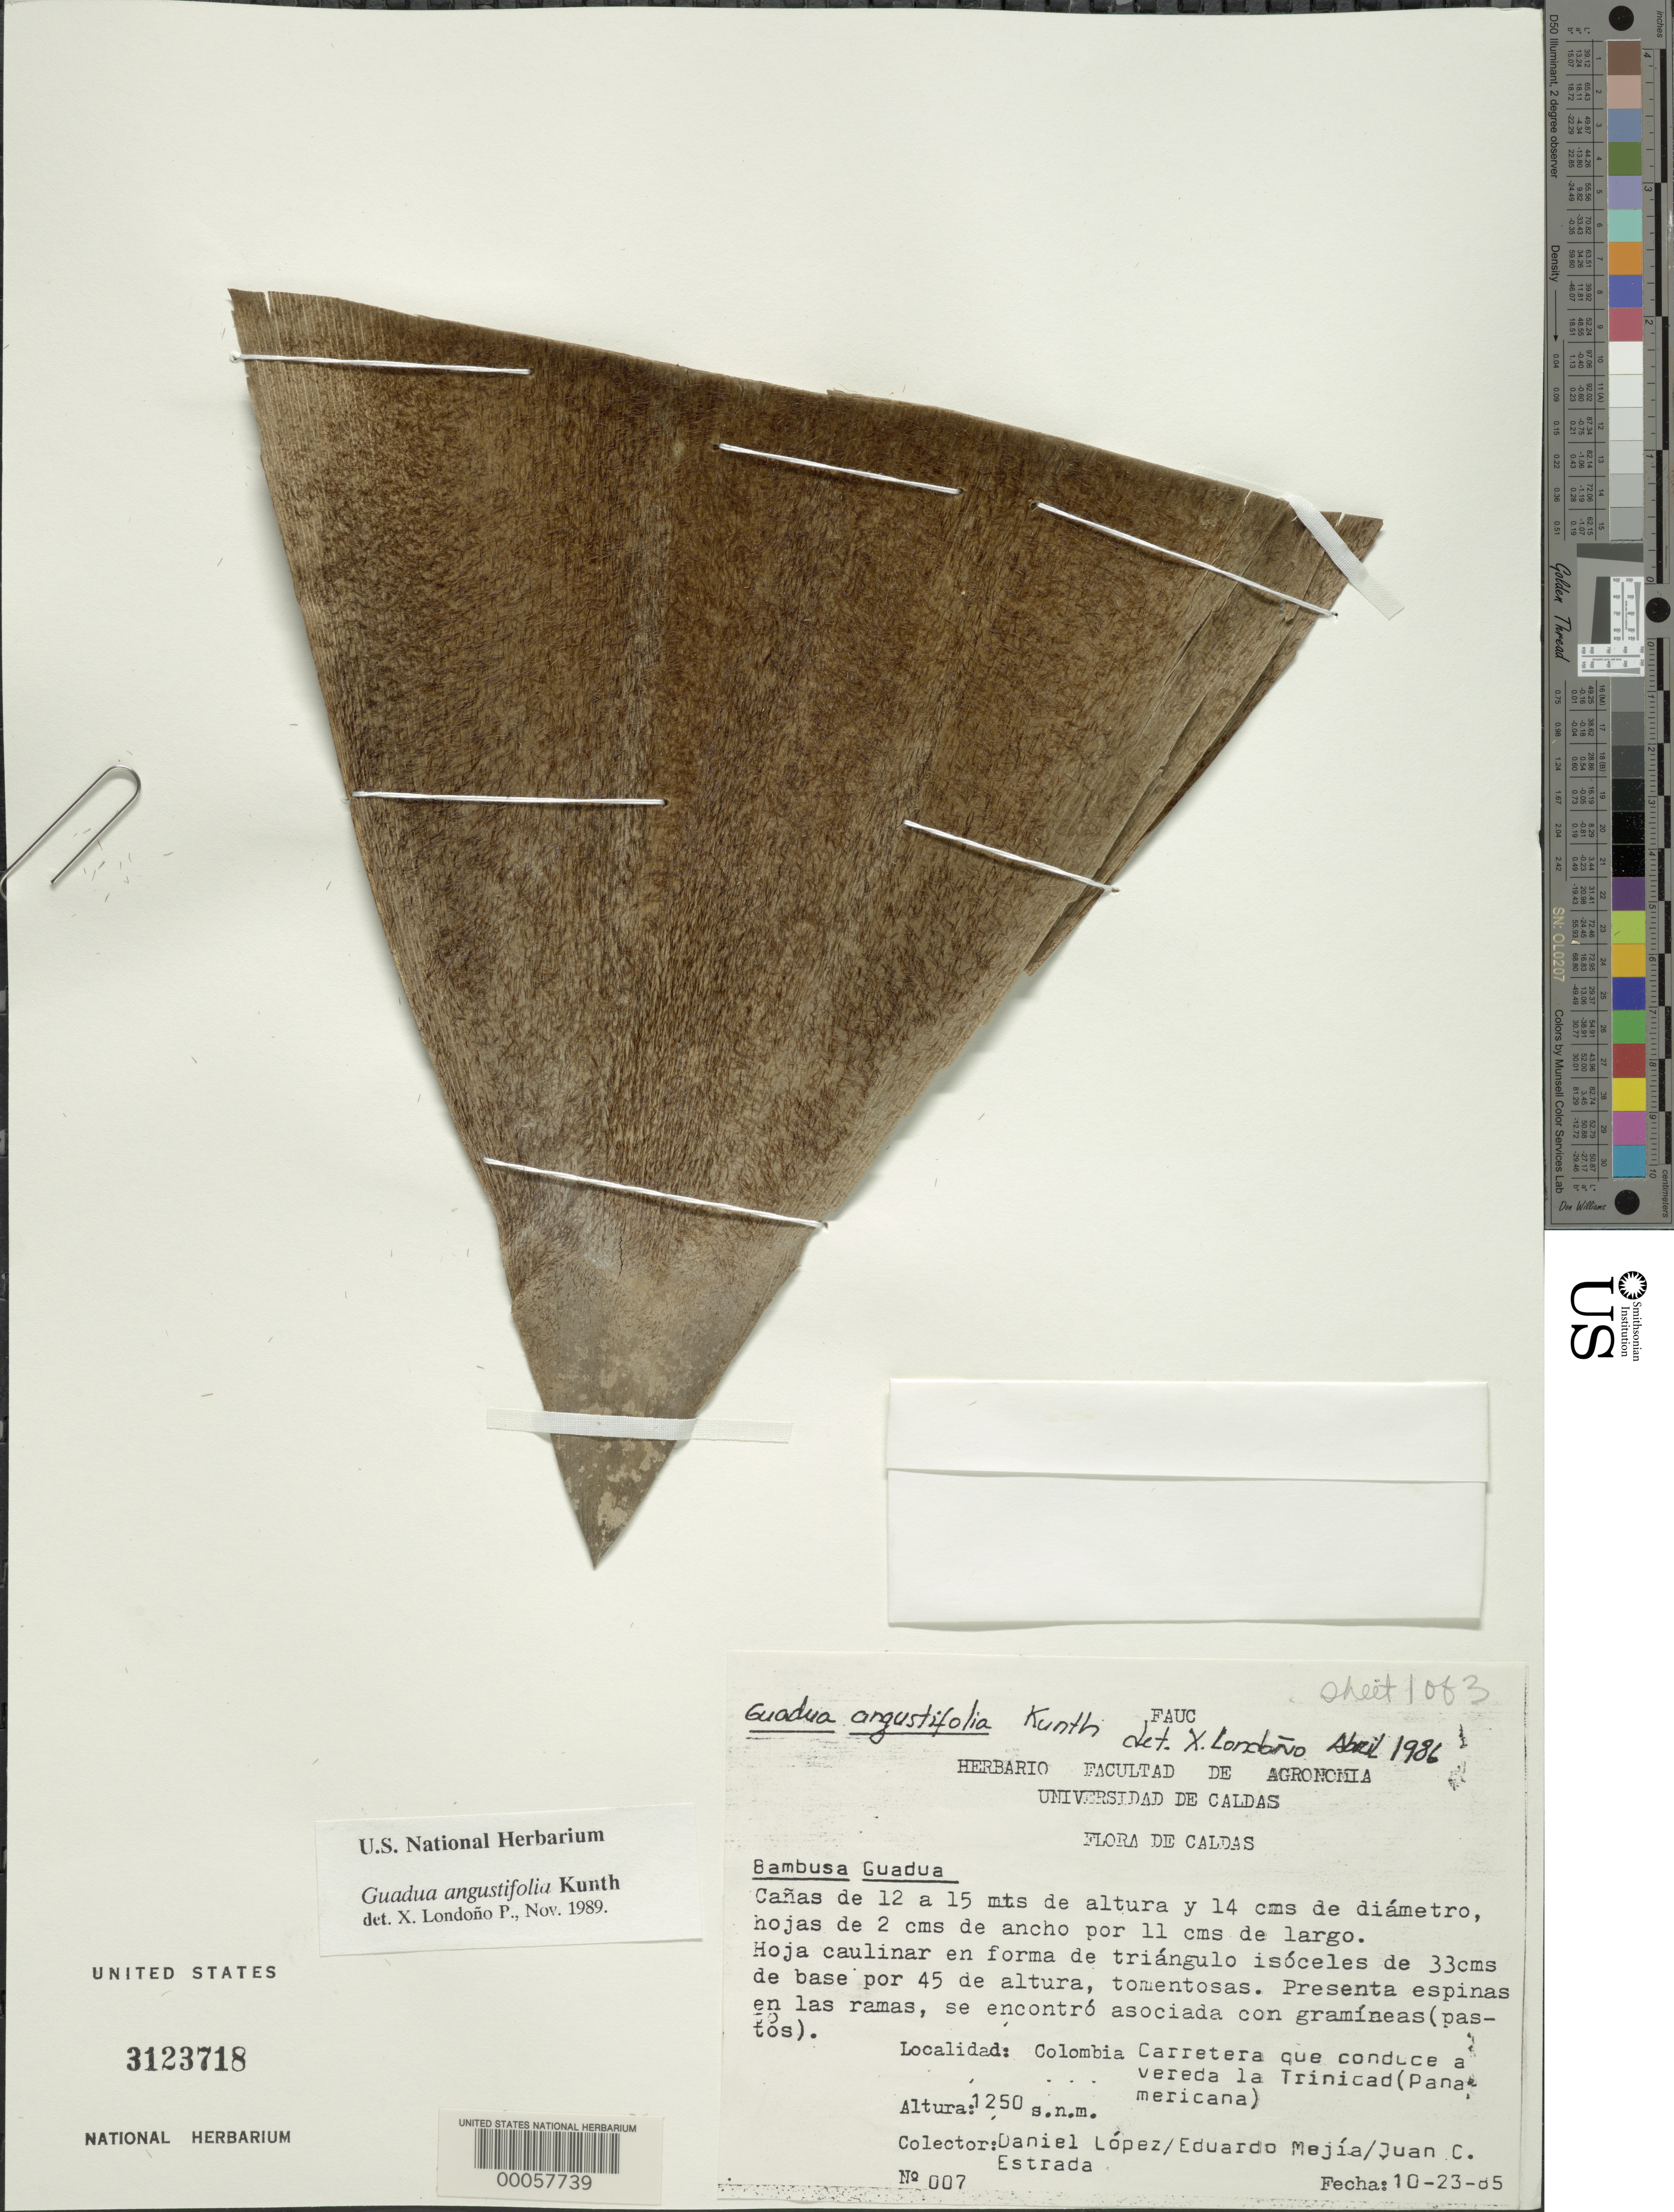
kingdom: Plantae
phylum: Tracheophyta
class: Liliopsida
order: Poales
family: Poaceae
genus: Guadua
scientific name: Guadua angustifolia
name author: Kunth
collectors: D. Lopez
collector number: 007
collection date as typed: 23 Oct 1985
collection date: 1985-10-23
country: Colombia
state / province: Caldas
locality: Road known as Vereda la Trinidad (Pan Americana)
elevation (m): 1250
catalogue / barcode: US 3123718